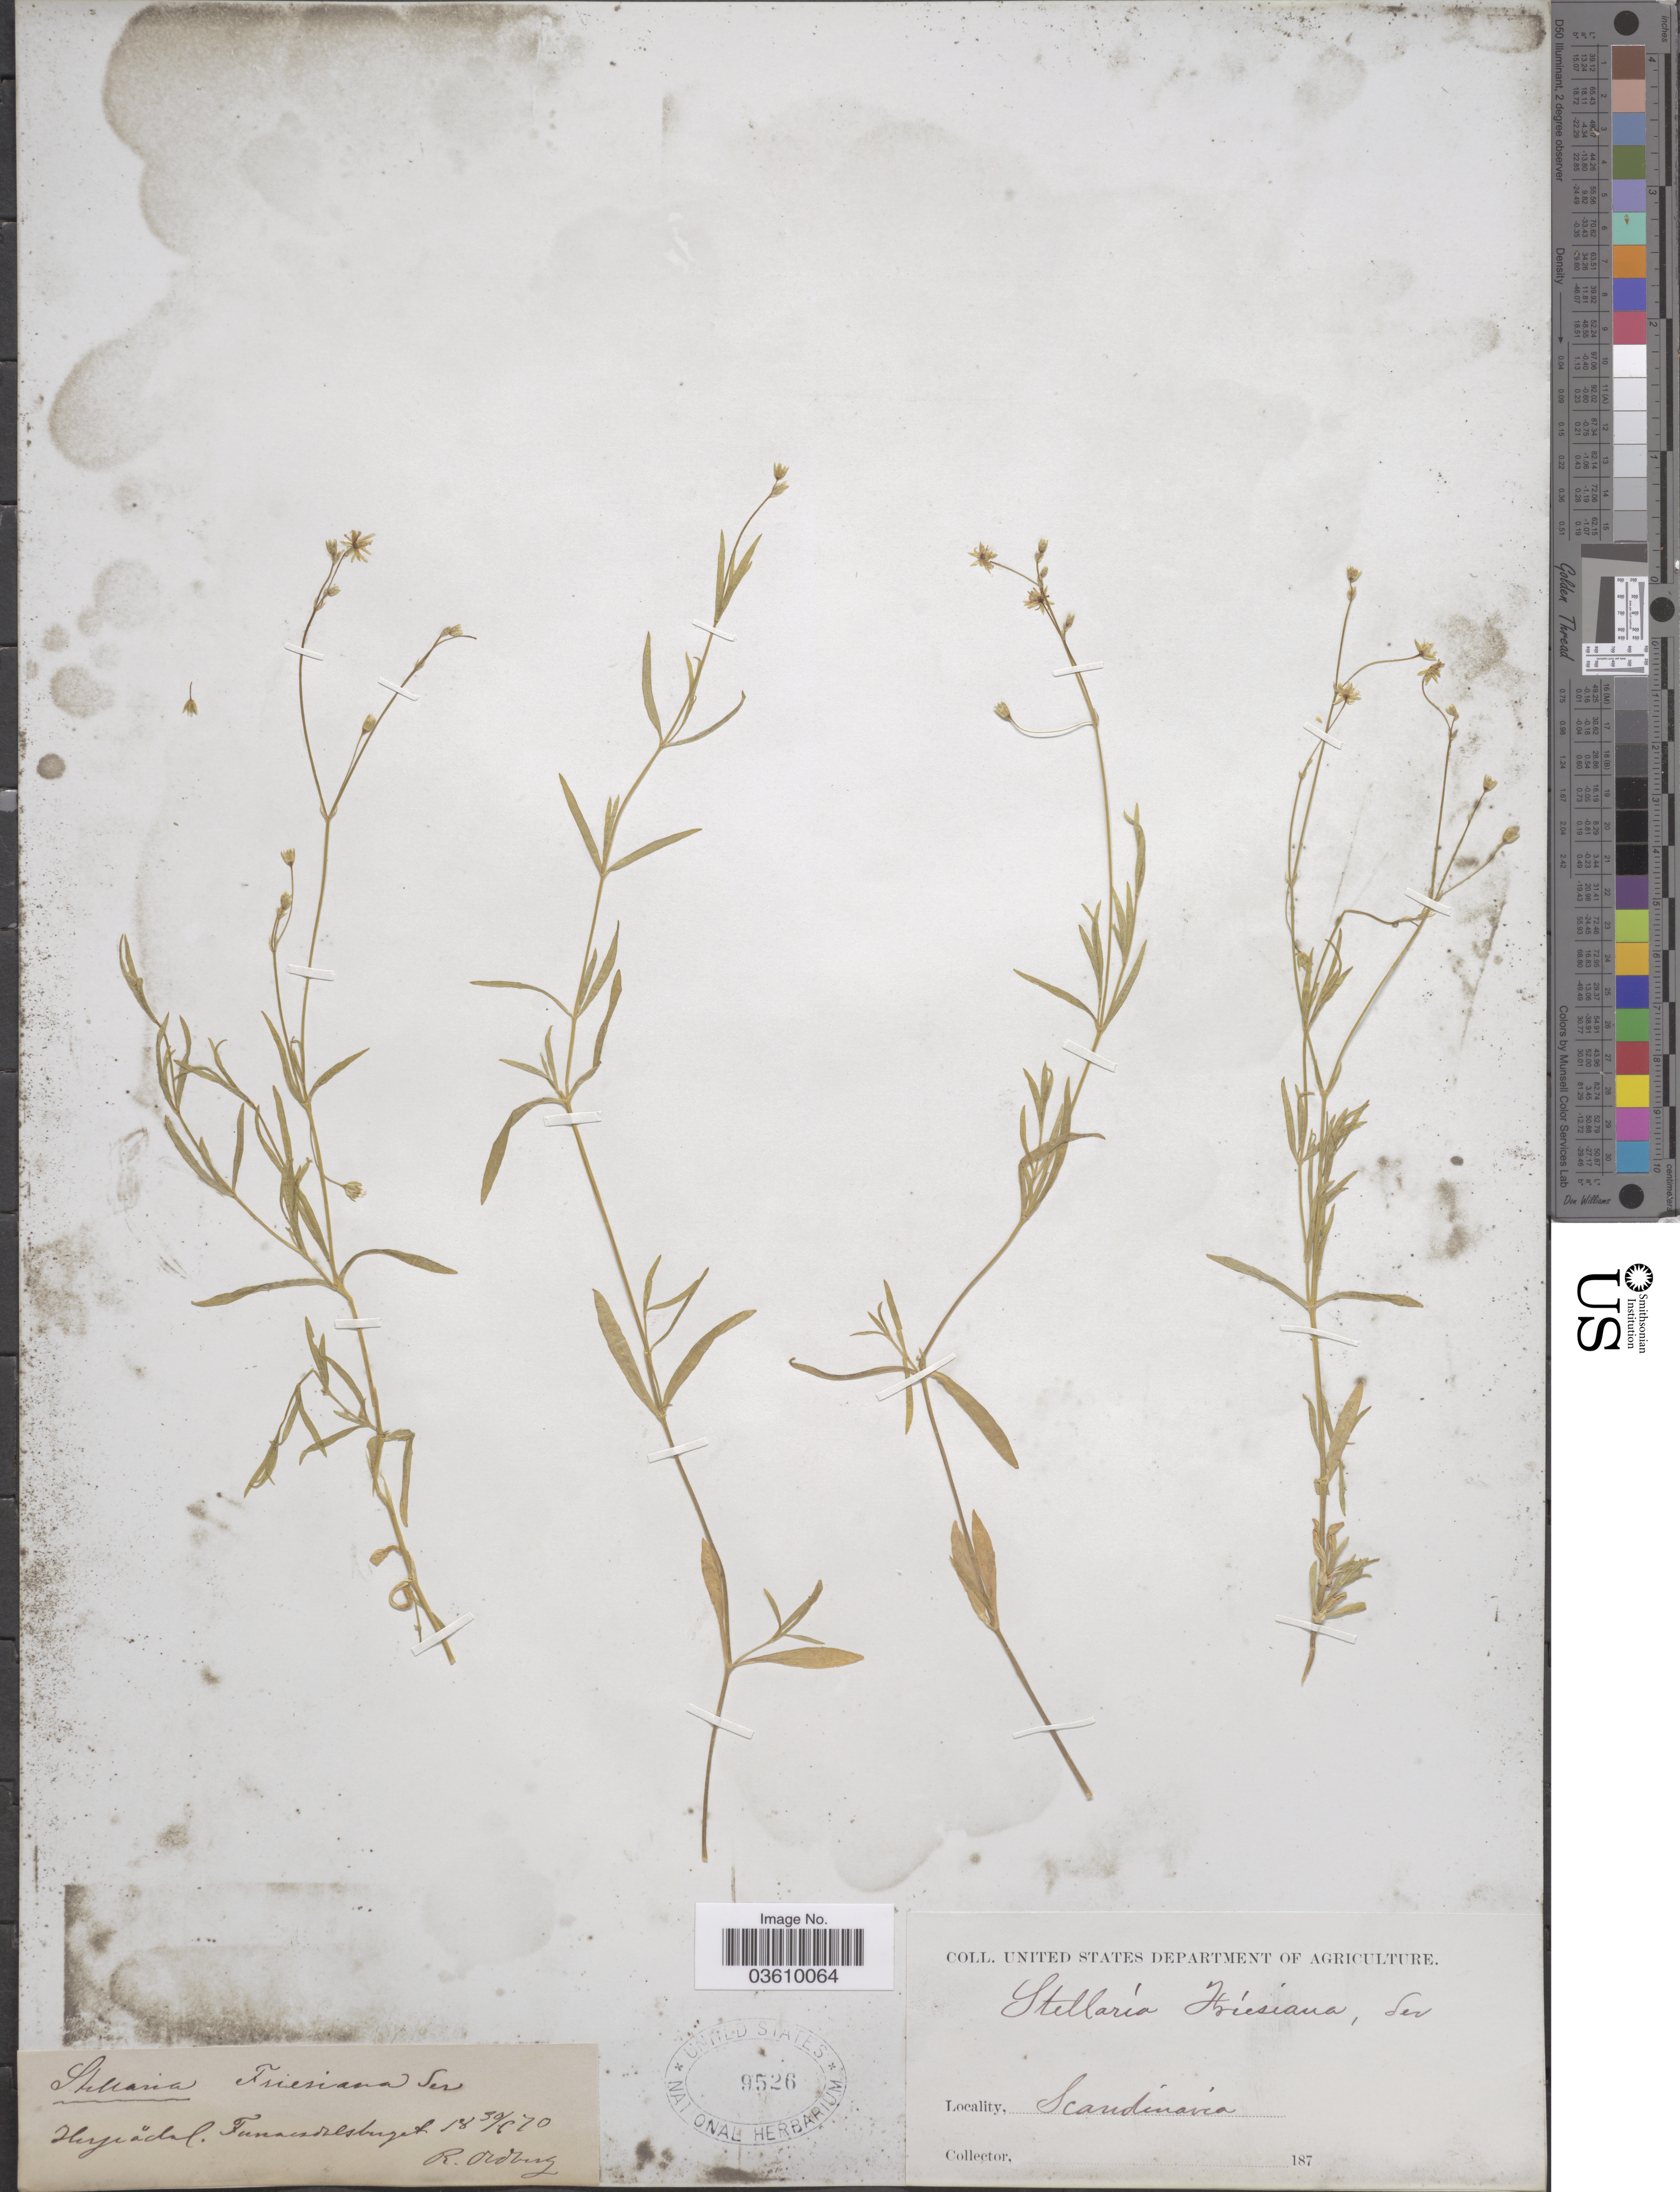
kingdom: Plantae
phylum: Tracheophyta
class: Magnoliopsida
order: Caryophyllales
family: Caryophyllaceae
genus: Stellaria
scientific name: Stellaria friesiana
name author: Ser.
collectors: R. Oldburg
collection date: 1880-06-30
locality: Heyiächal [interpreted]. Funandelsbuget [interpreted]. Scandinavia.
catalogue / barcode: US 9526